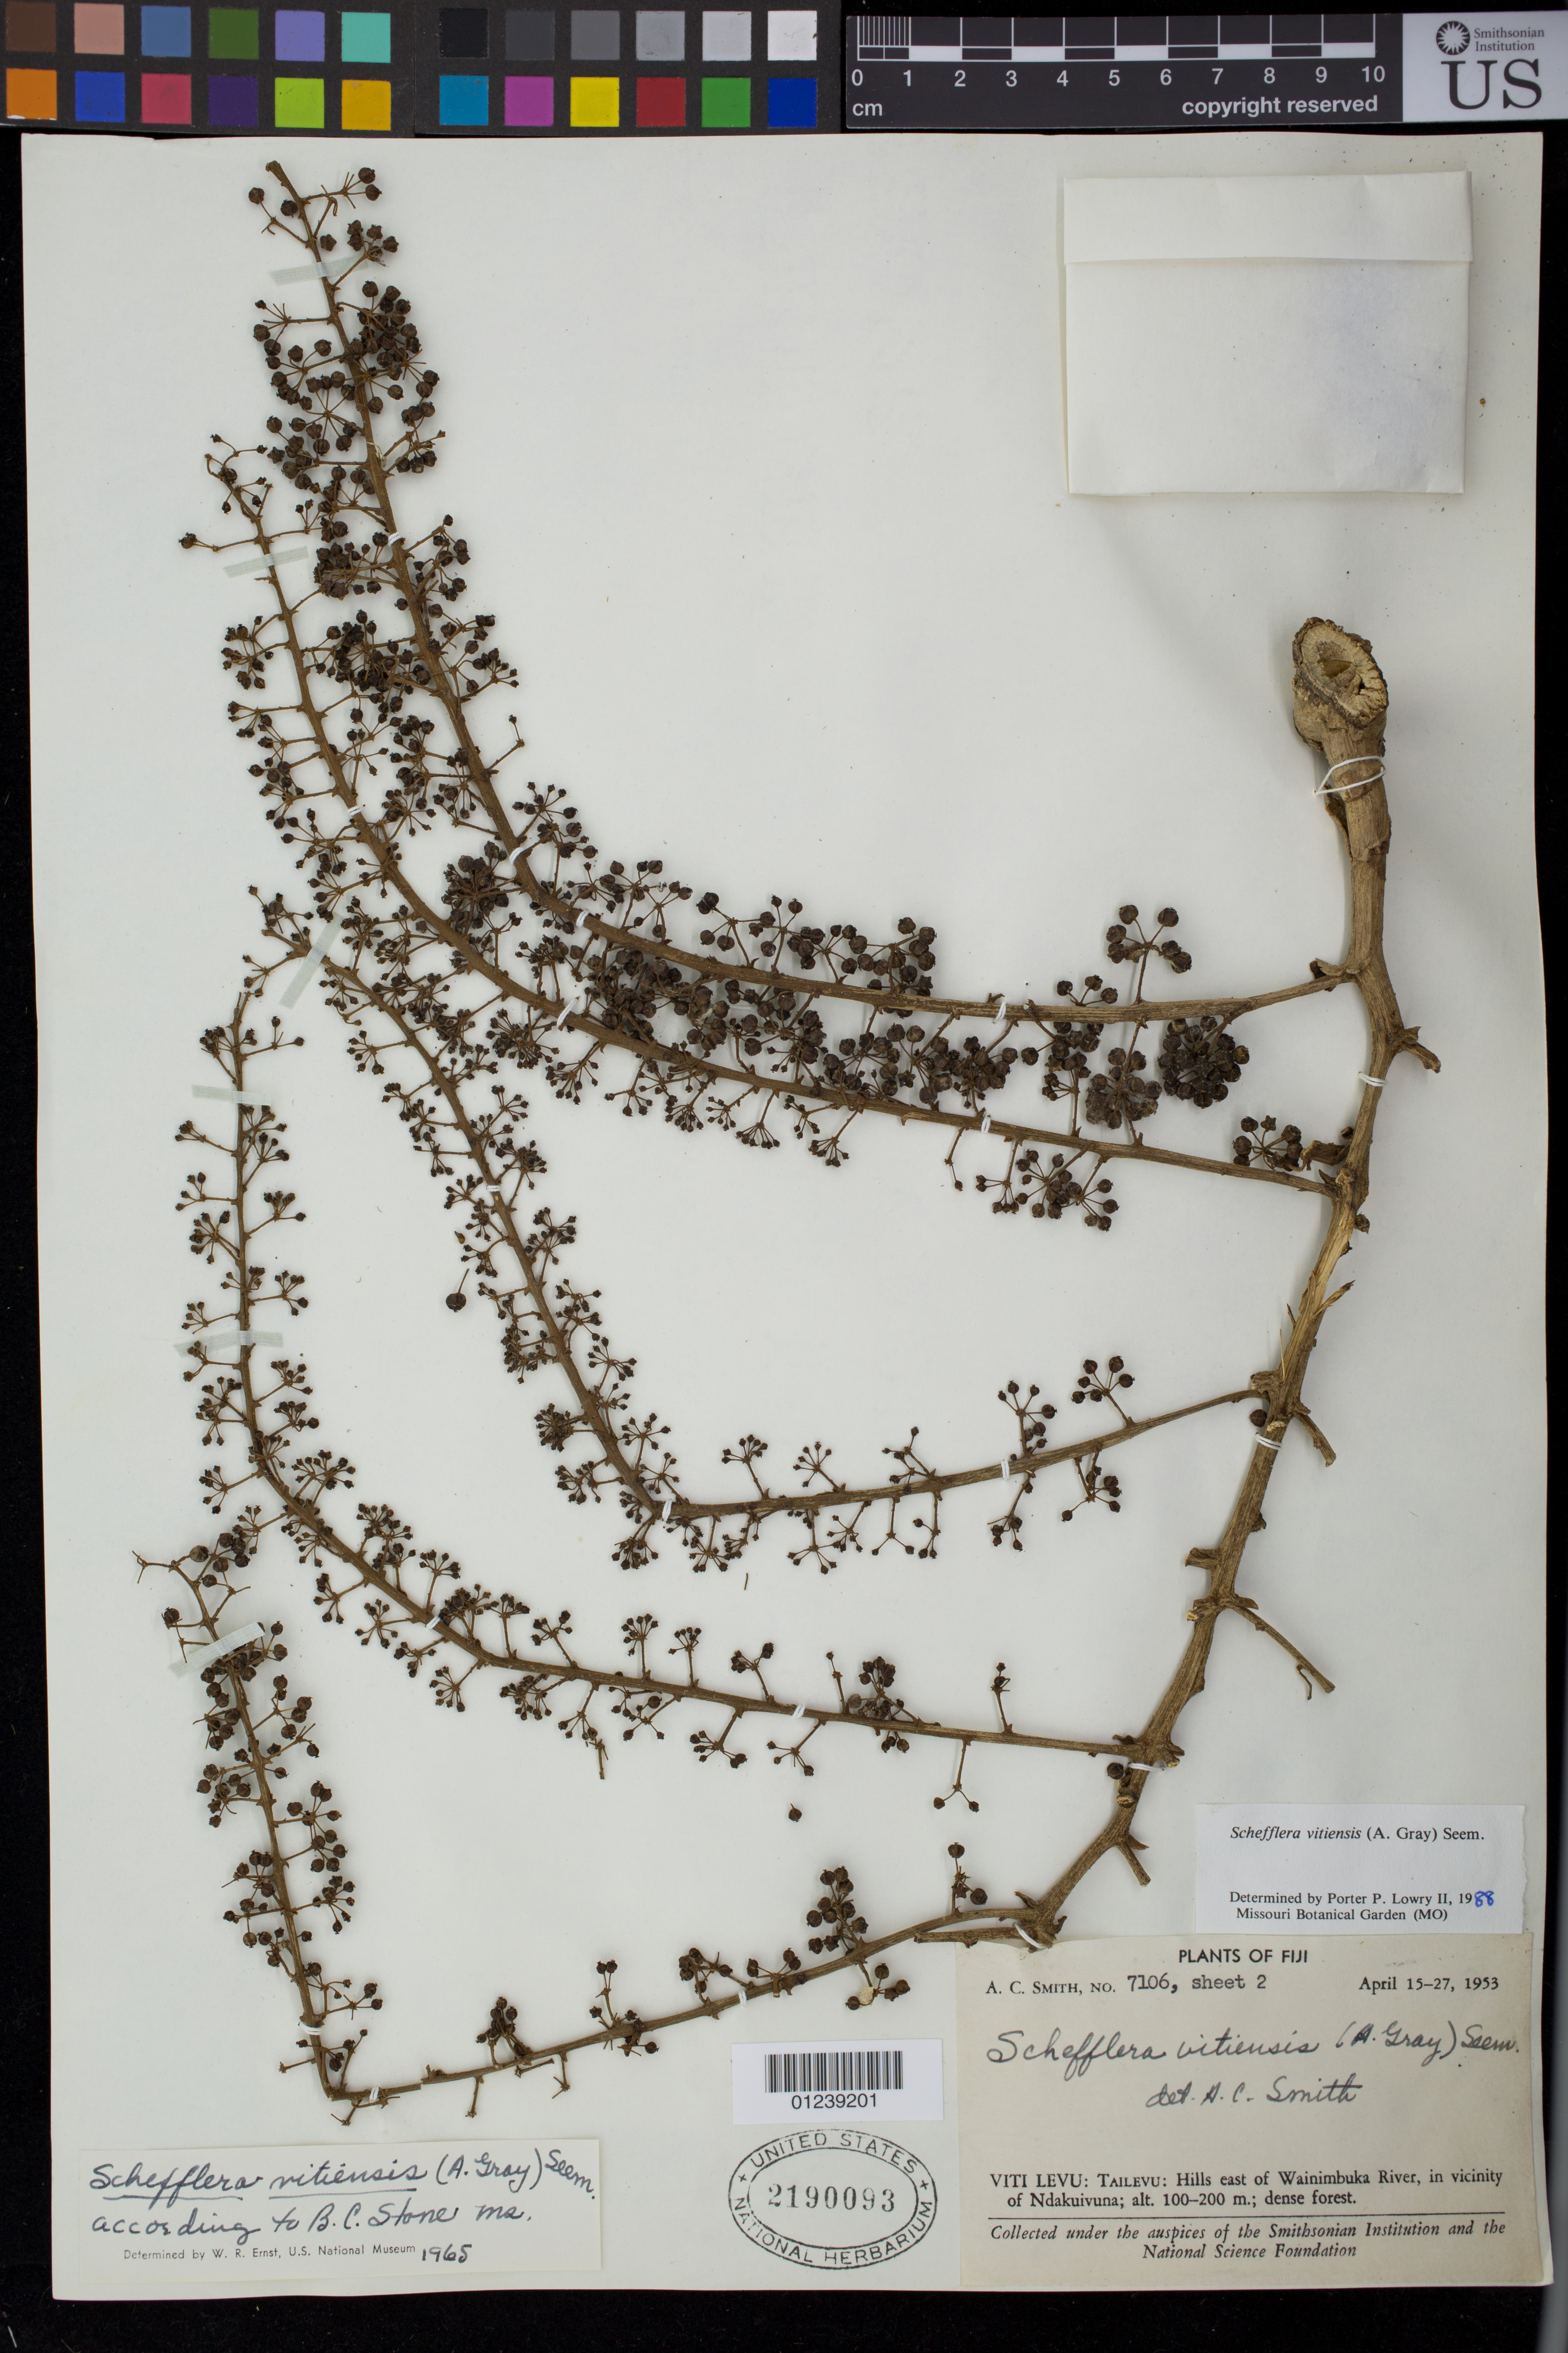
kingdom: Plantae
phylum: Tracheophyta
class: Magnoliopsida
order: Apiales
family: Araliaceae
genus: Schefflera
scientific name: Schefflera vitiensis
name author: (A. Gray) Seem.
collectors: A. C. Smith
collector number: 7106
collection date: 1953-04-15/1953-04-27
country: Fiji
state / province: Central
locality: Viti Levu: Tailevu: Hills east of Wainimbuka River, in vicinity of Ndakuivuna.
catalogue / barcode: US 2190093